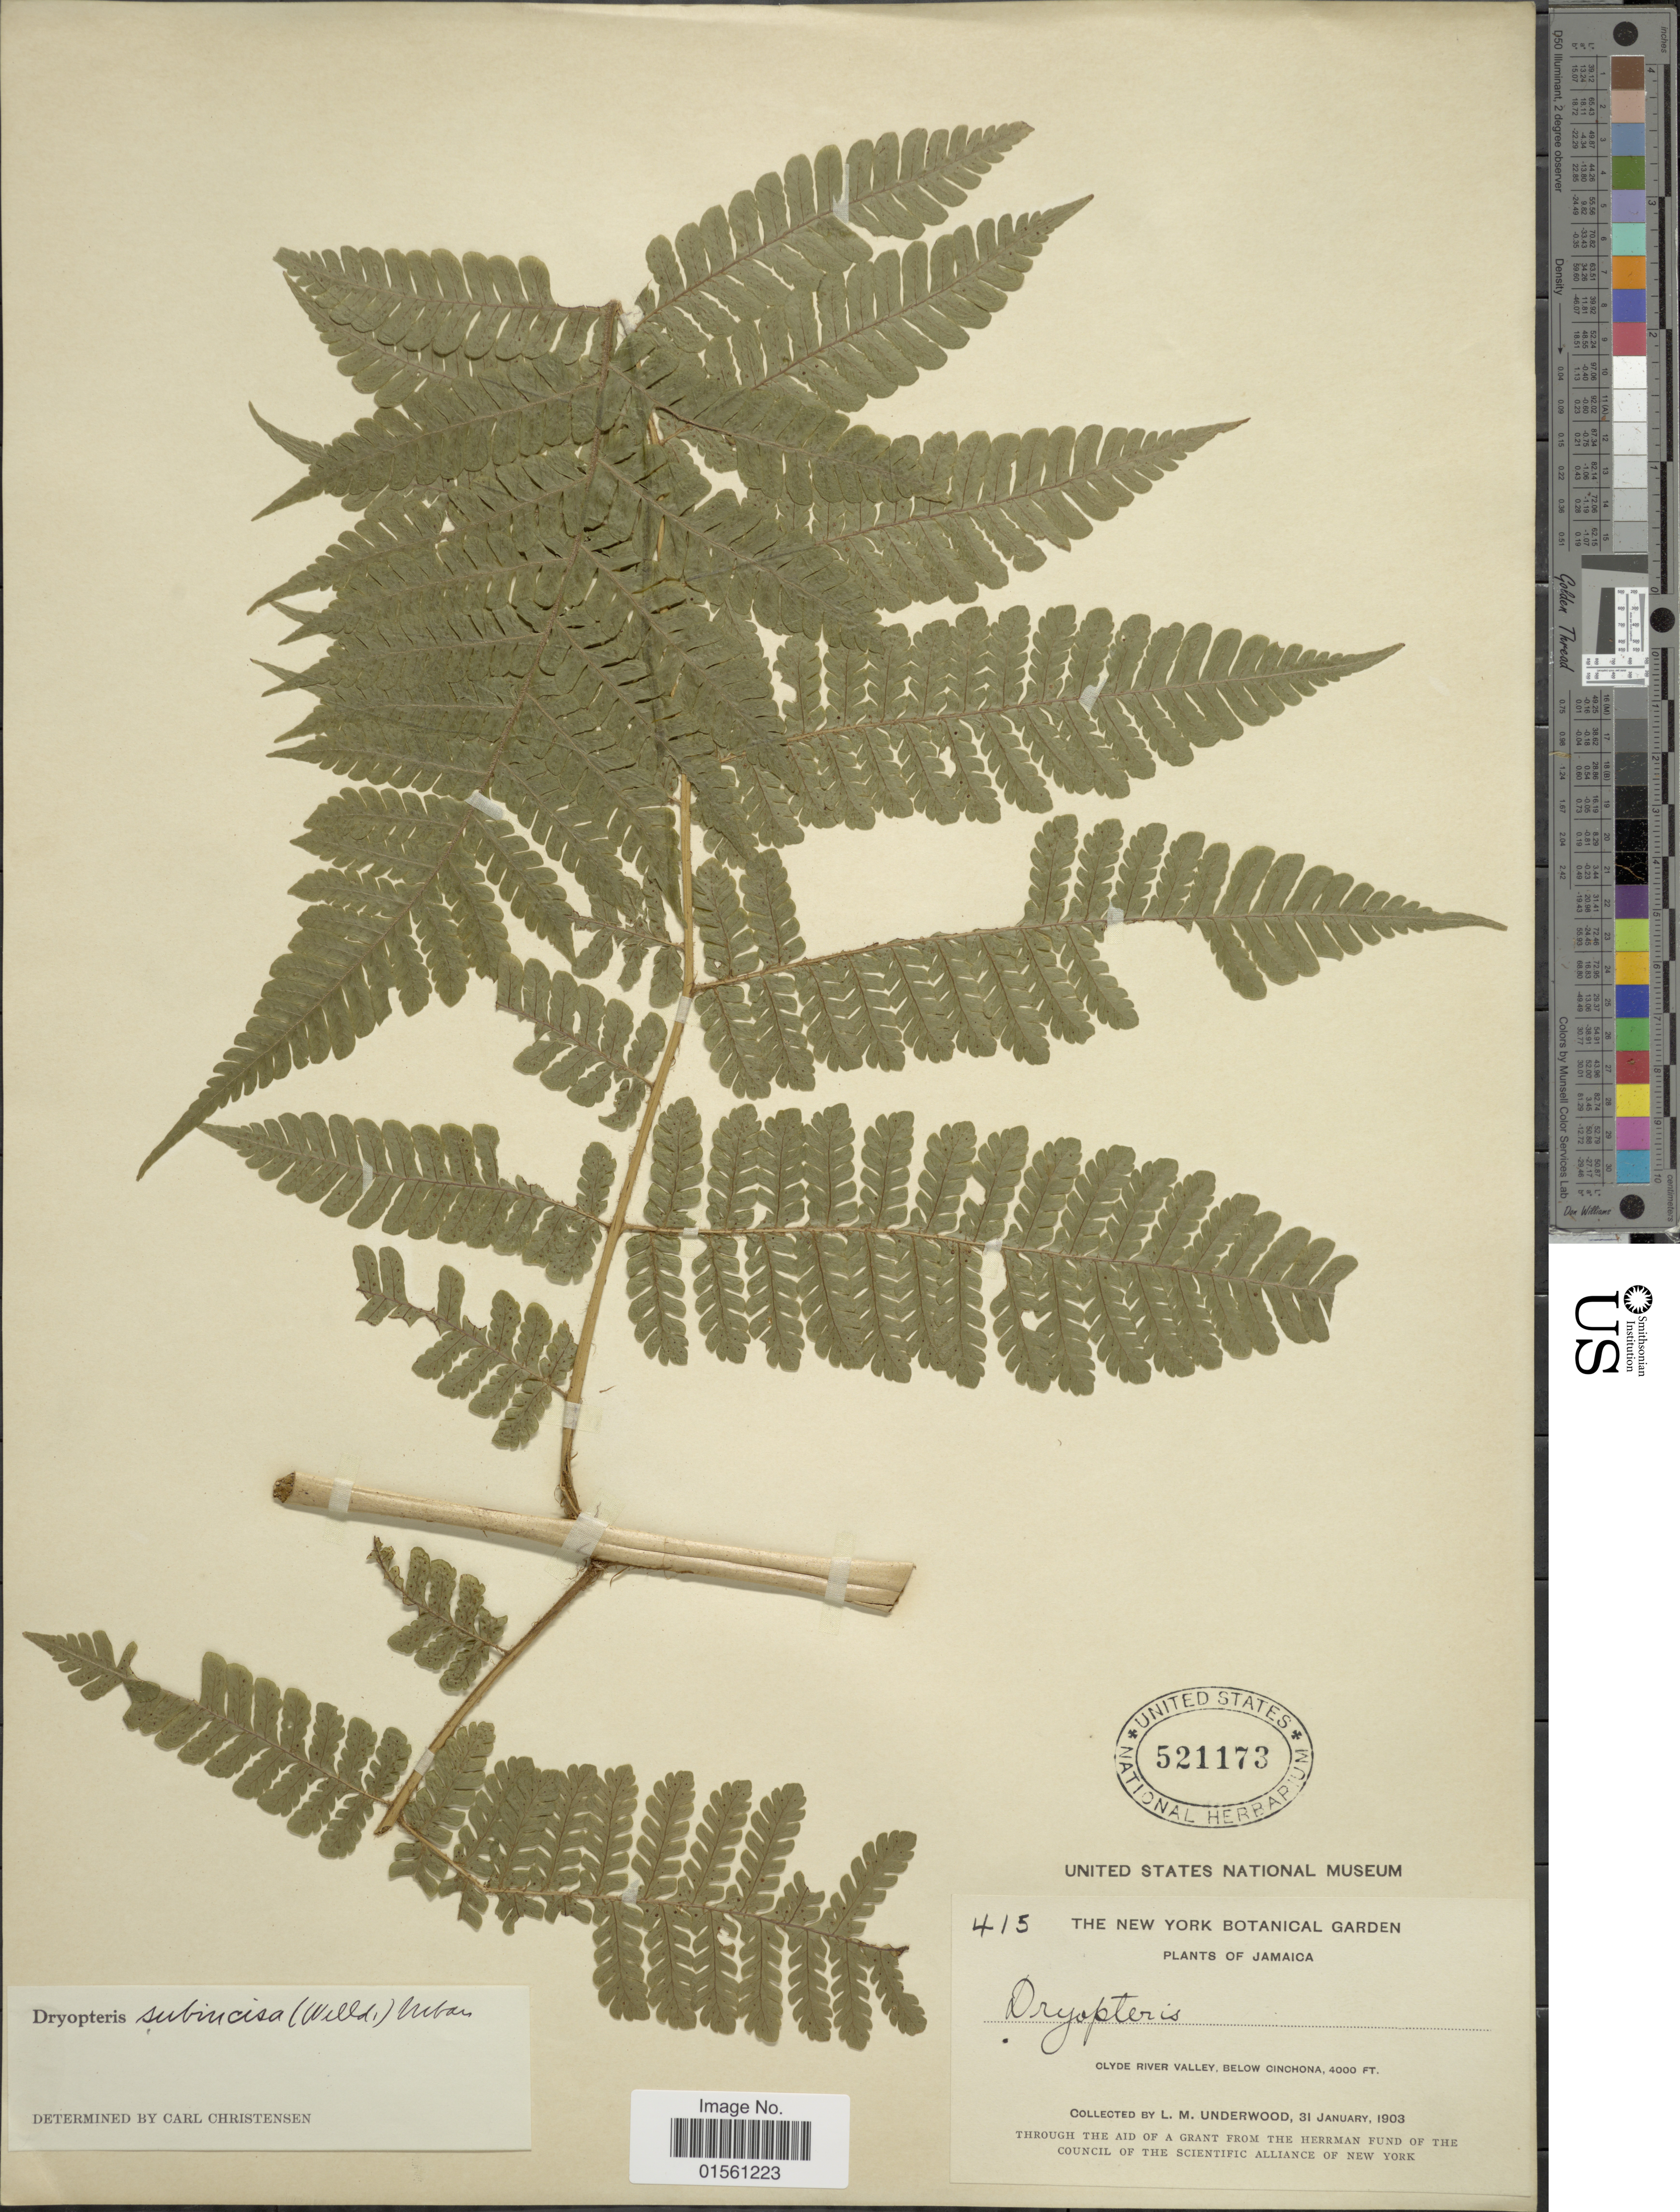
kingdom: Plantae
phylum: Tracheophyta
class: Polypodiopsida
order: Polypodiales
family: Dryopteridaceae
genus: Megalastrum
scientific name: Megalastrum subincisum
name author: (Willd.) A.R. Sm. & R.C. Moran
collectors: L. M. Underwood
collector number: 415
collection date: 1903-01-31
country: Jamaica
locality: Clyde River Valley, below Cinchona.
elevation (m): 1219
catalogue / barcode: US 521173